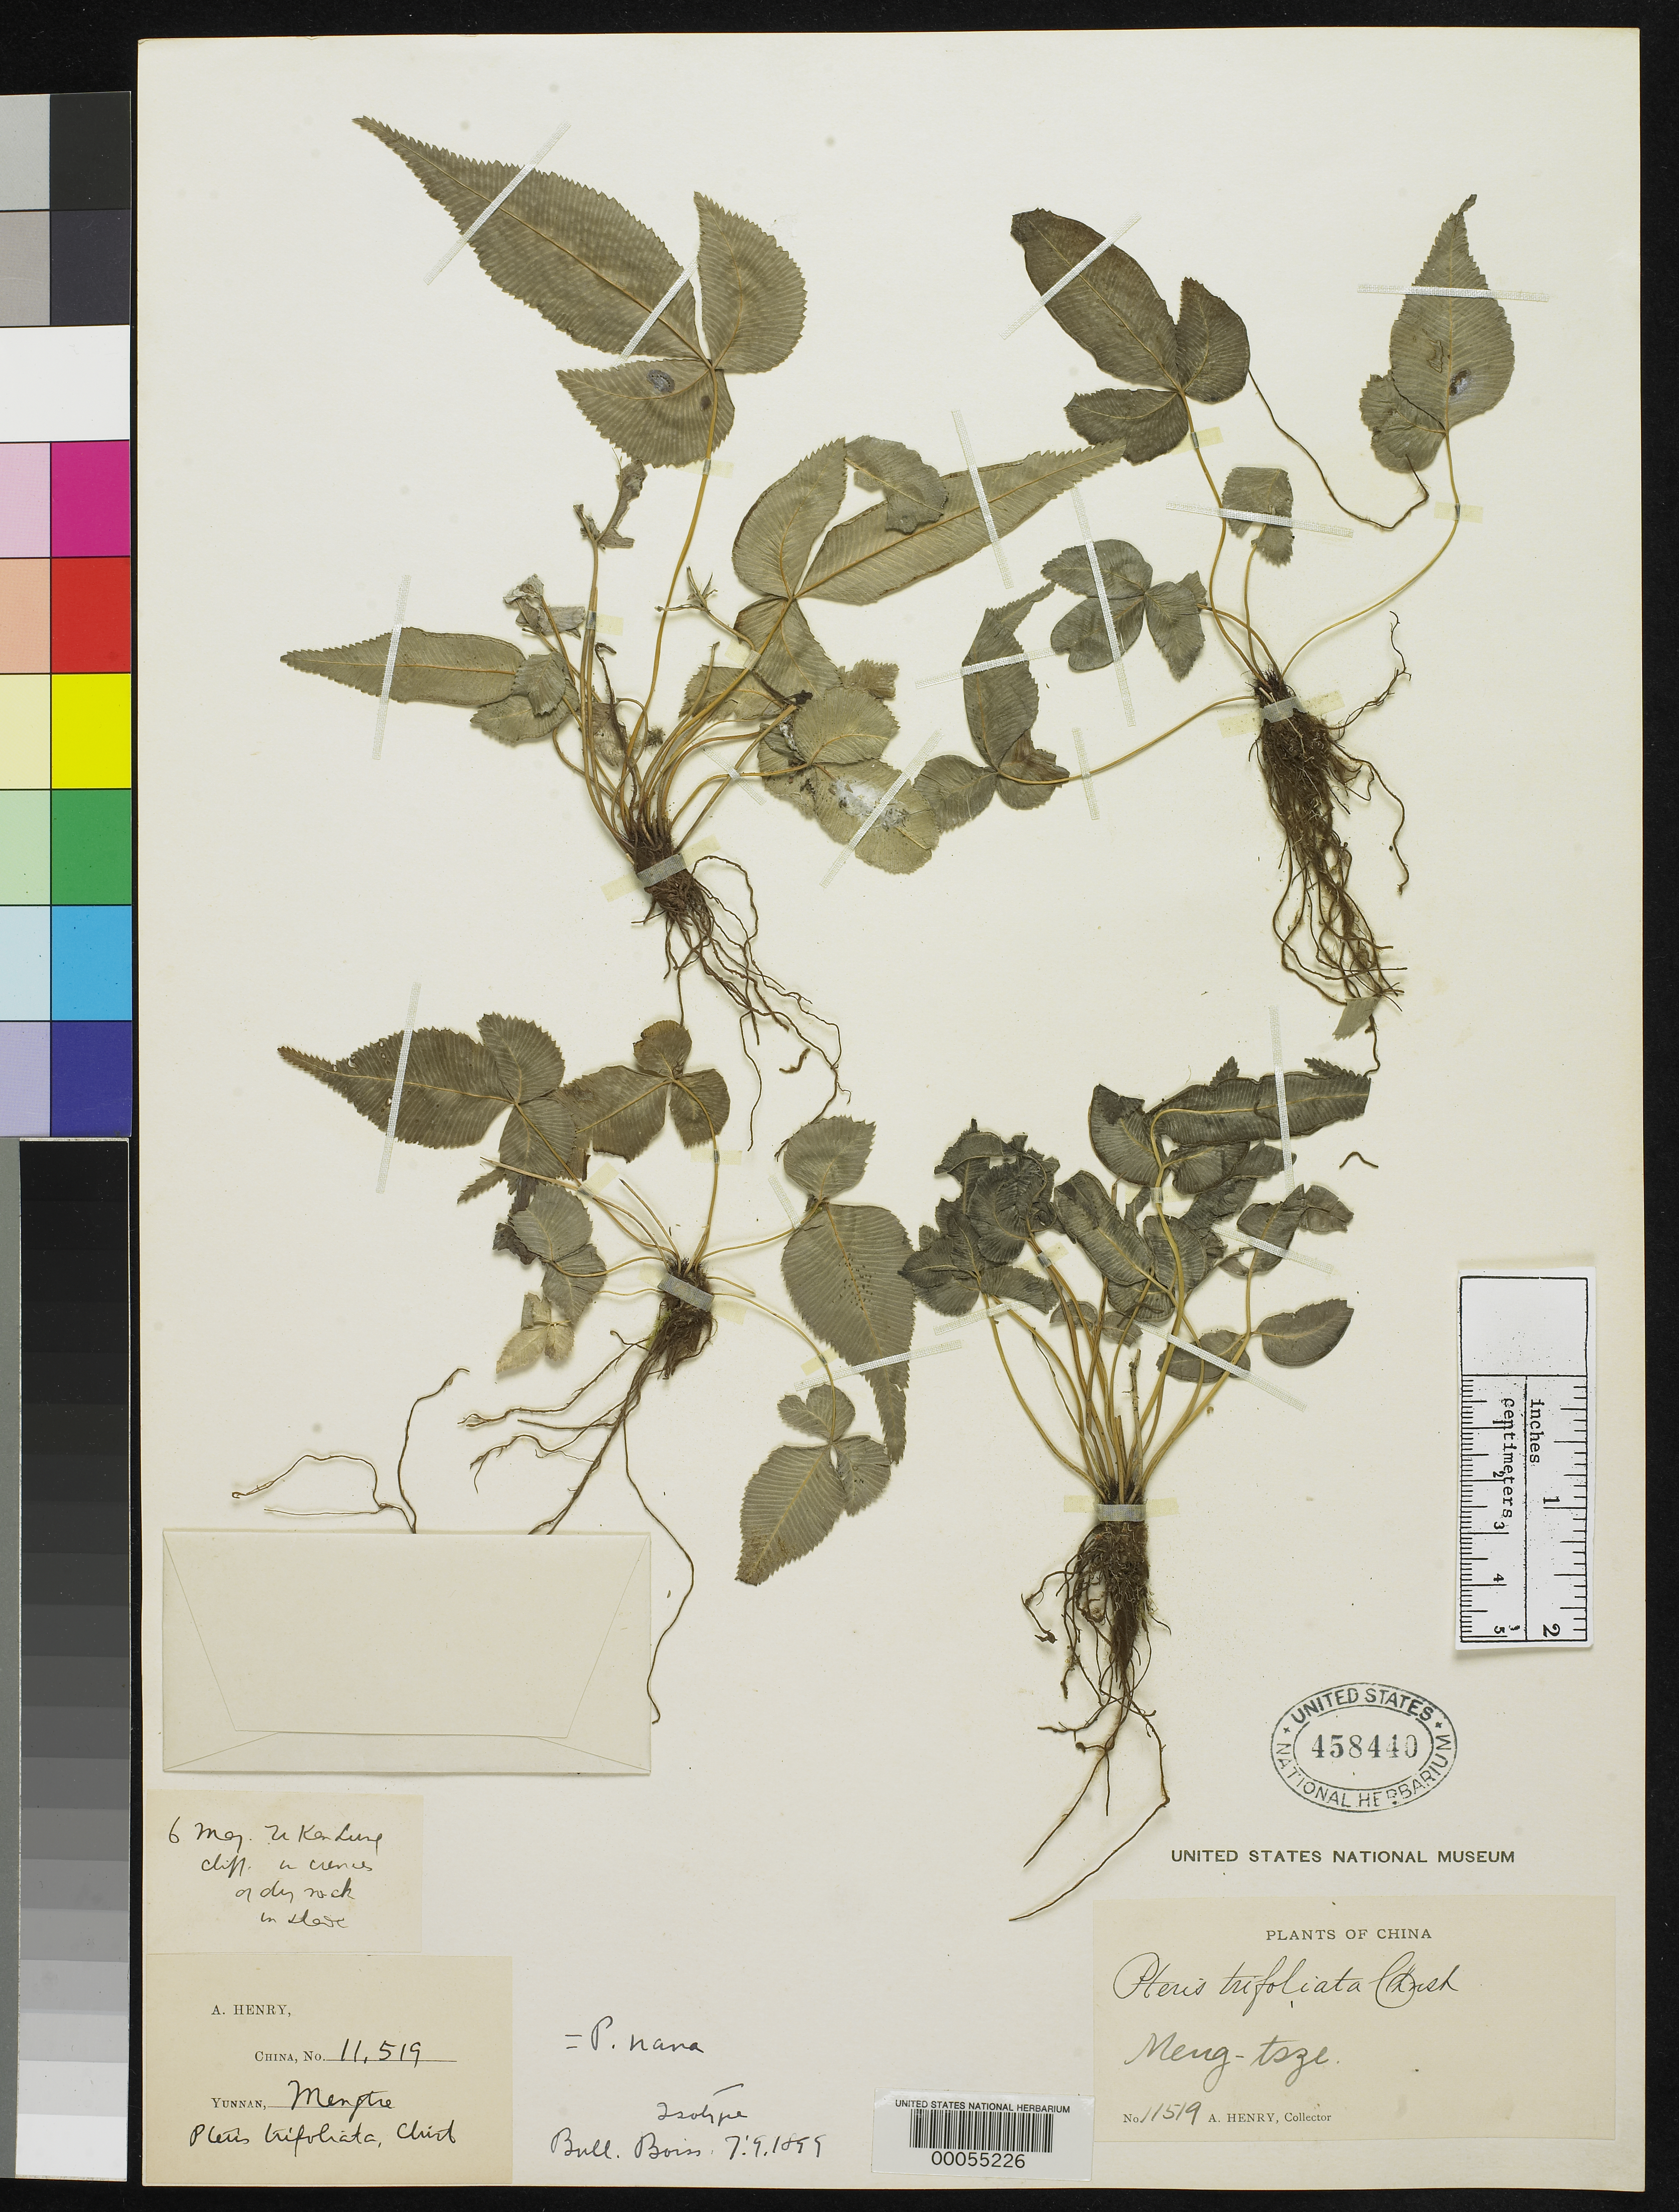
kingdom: Plantae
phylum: Tracheophyta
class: Polypodiopsida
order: Polypodiales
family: Pteridaceae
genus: Pteris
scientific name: Pteris trifoliata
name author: Christ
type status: Type Collection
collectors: A. Henry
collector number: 11519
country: China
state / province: Yunnan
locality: Mengtze [Meng-tsze]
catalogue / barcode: US 458440